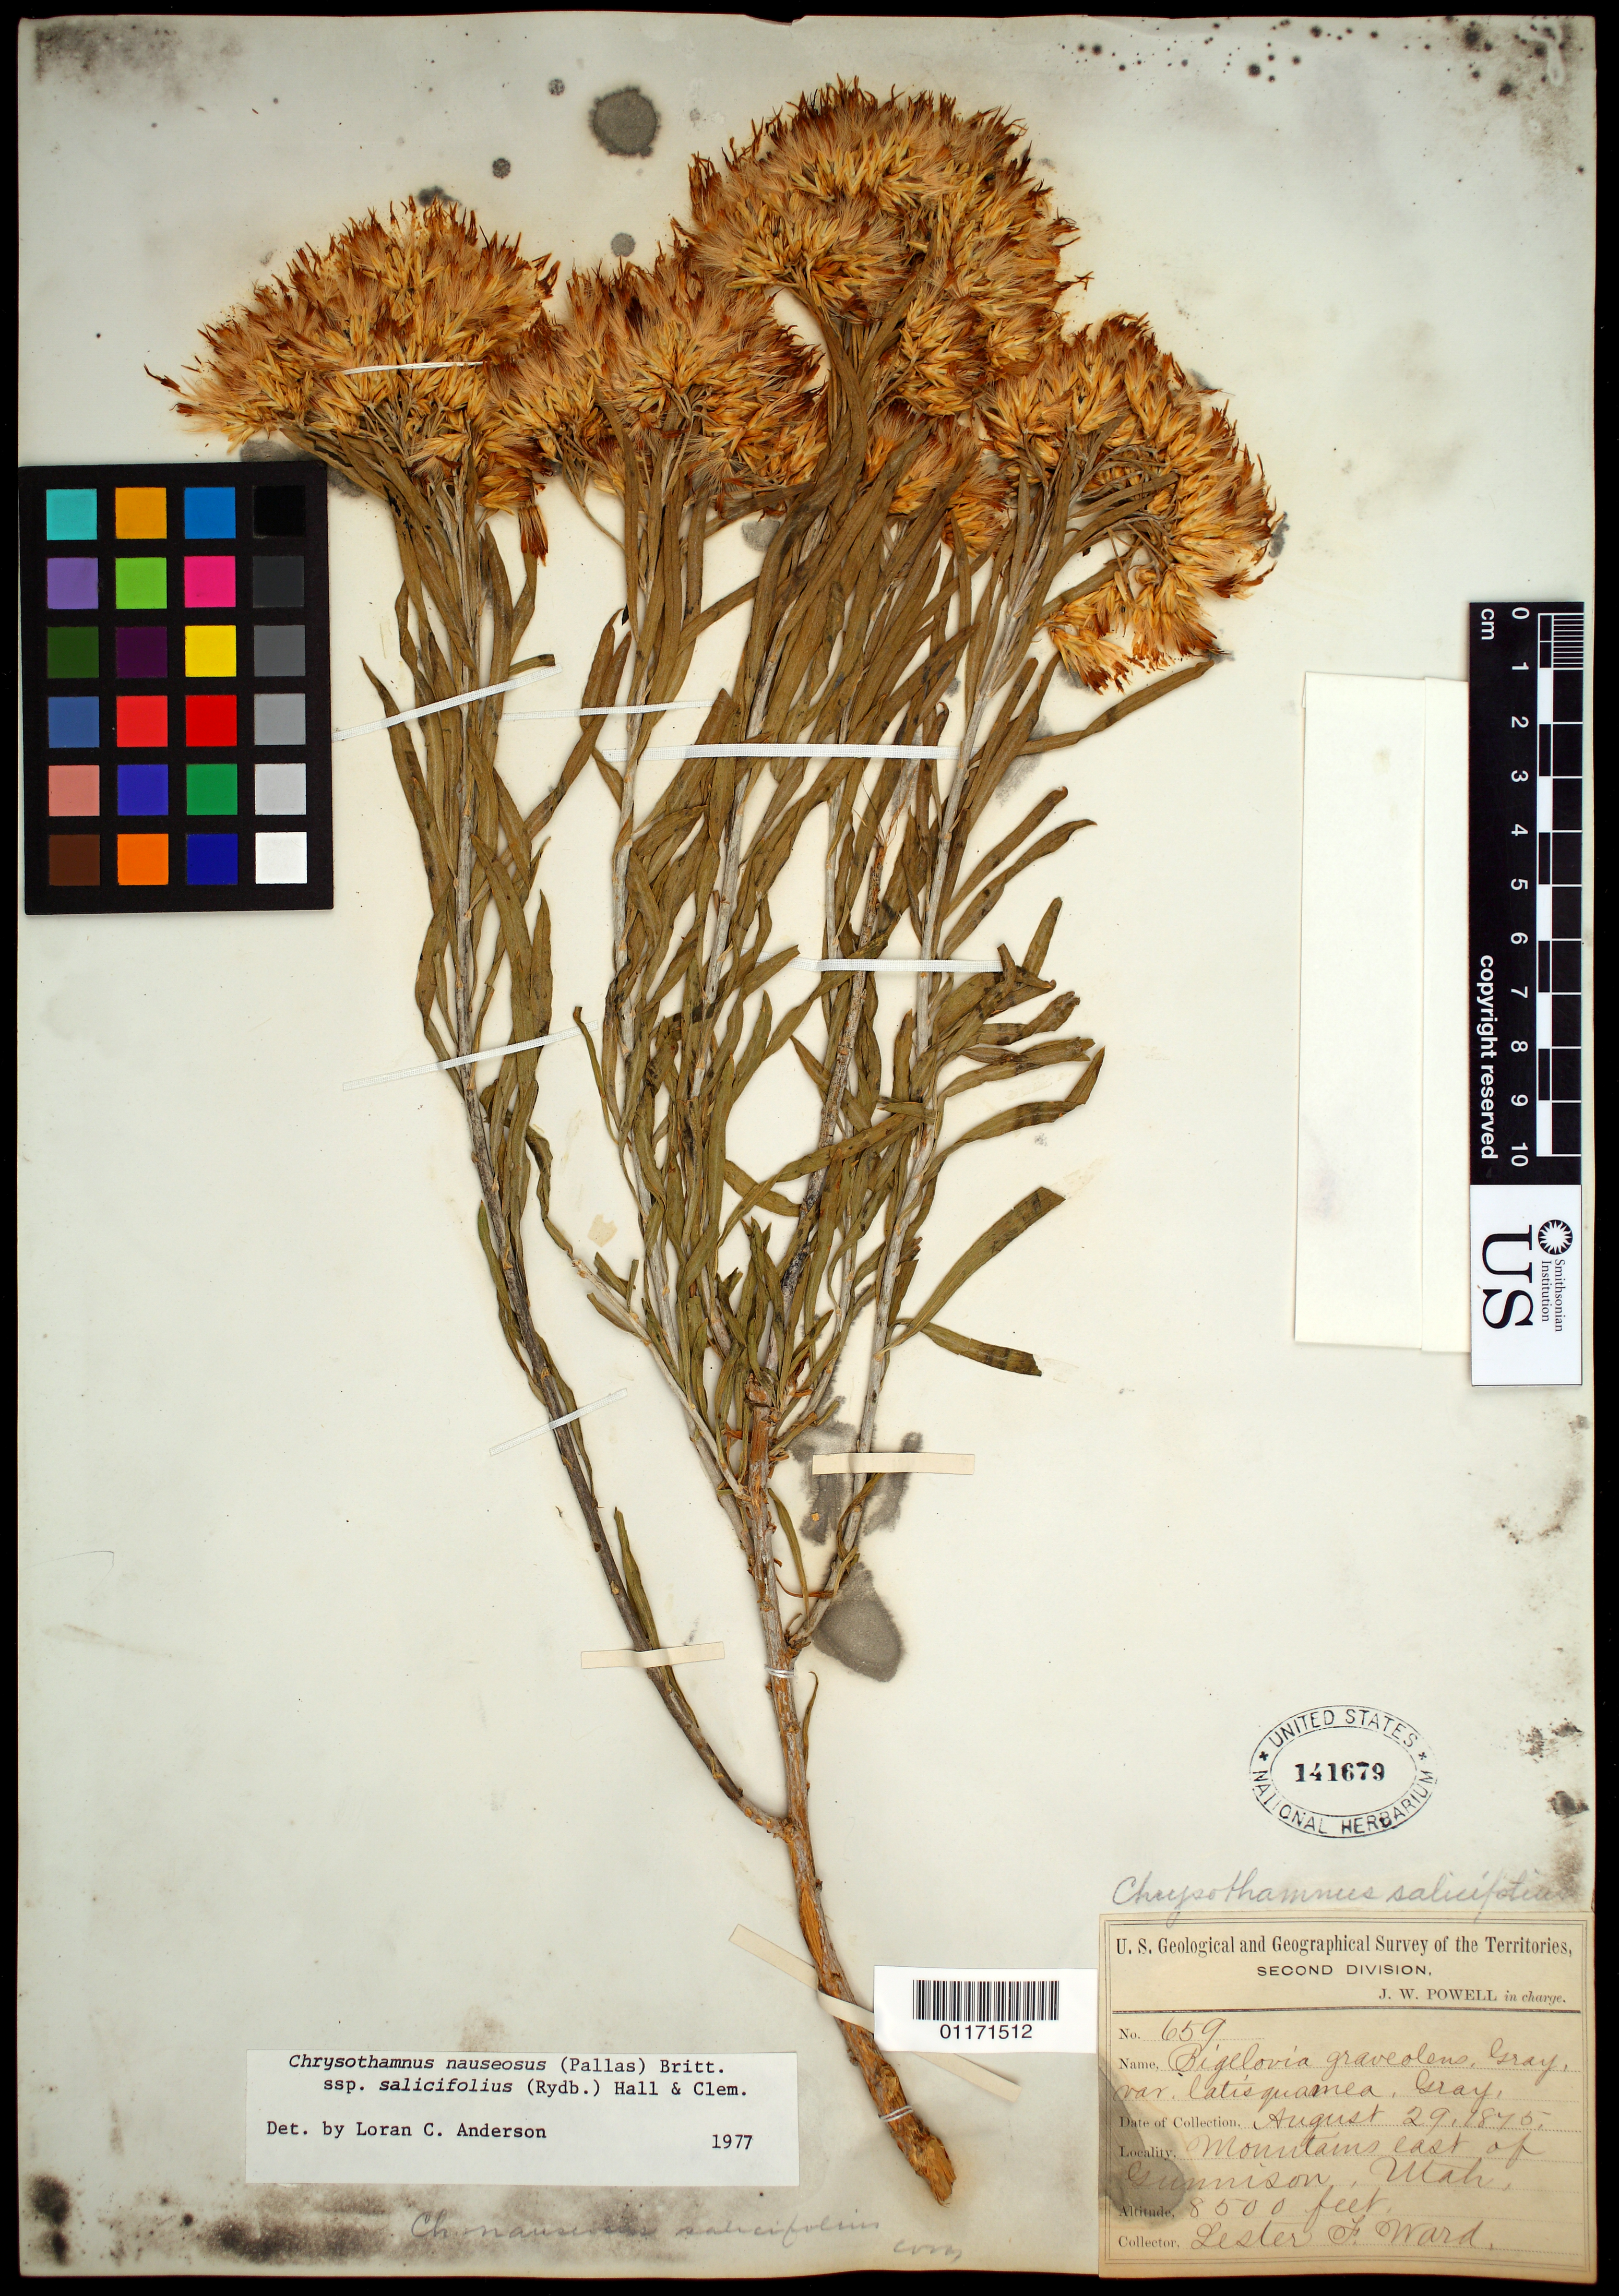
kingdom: Plantae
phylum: Tracheophyta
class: Magnoliopsida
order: Asterales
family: Asteraceae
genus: Ericameria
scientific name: Ericameria nauseosa var. salicifolia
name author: (Rydb.) G.L. Nesom & G.I. Baird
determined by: Urbatsch, Lowell E., Curator (LSU), Louisiana State University (UNITED STATES)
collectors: L. F. Ward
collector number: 659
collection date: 1875-08-29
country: United States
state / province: Utah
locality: Mountains east of Gunnison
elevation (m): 2591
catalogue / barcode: US 141679